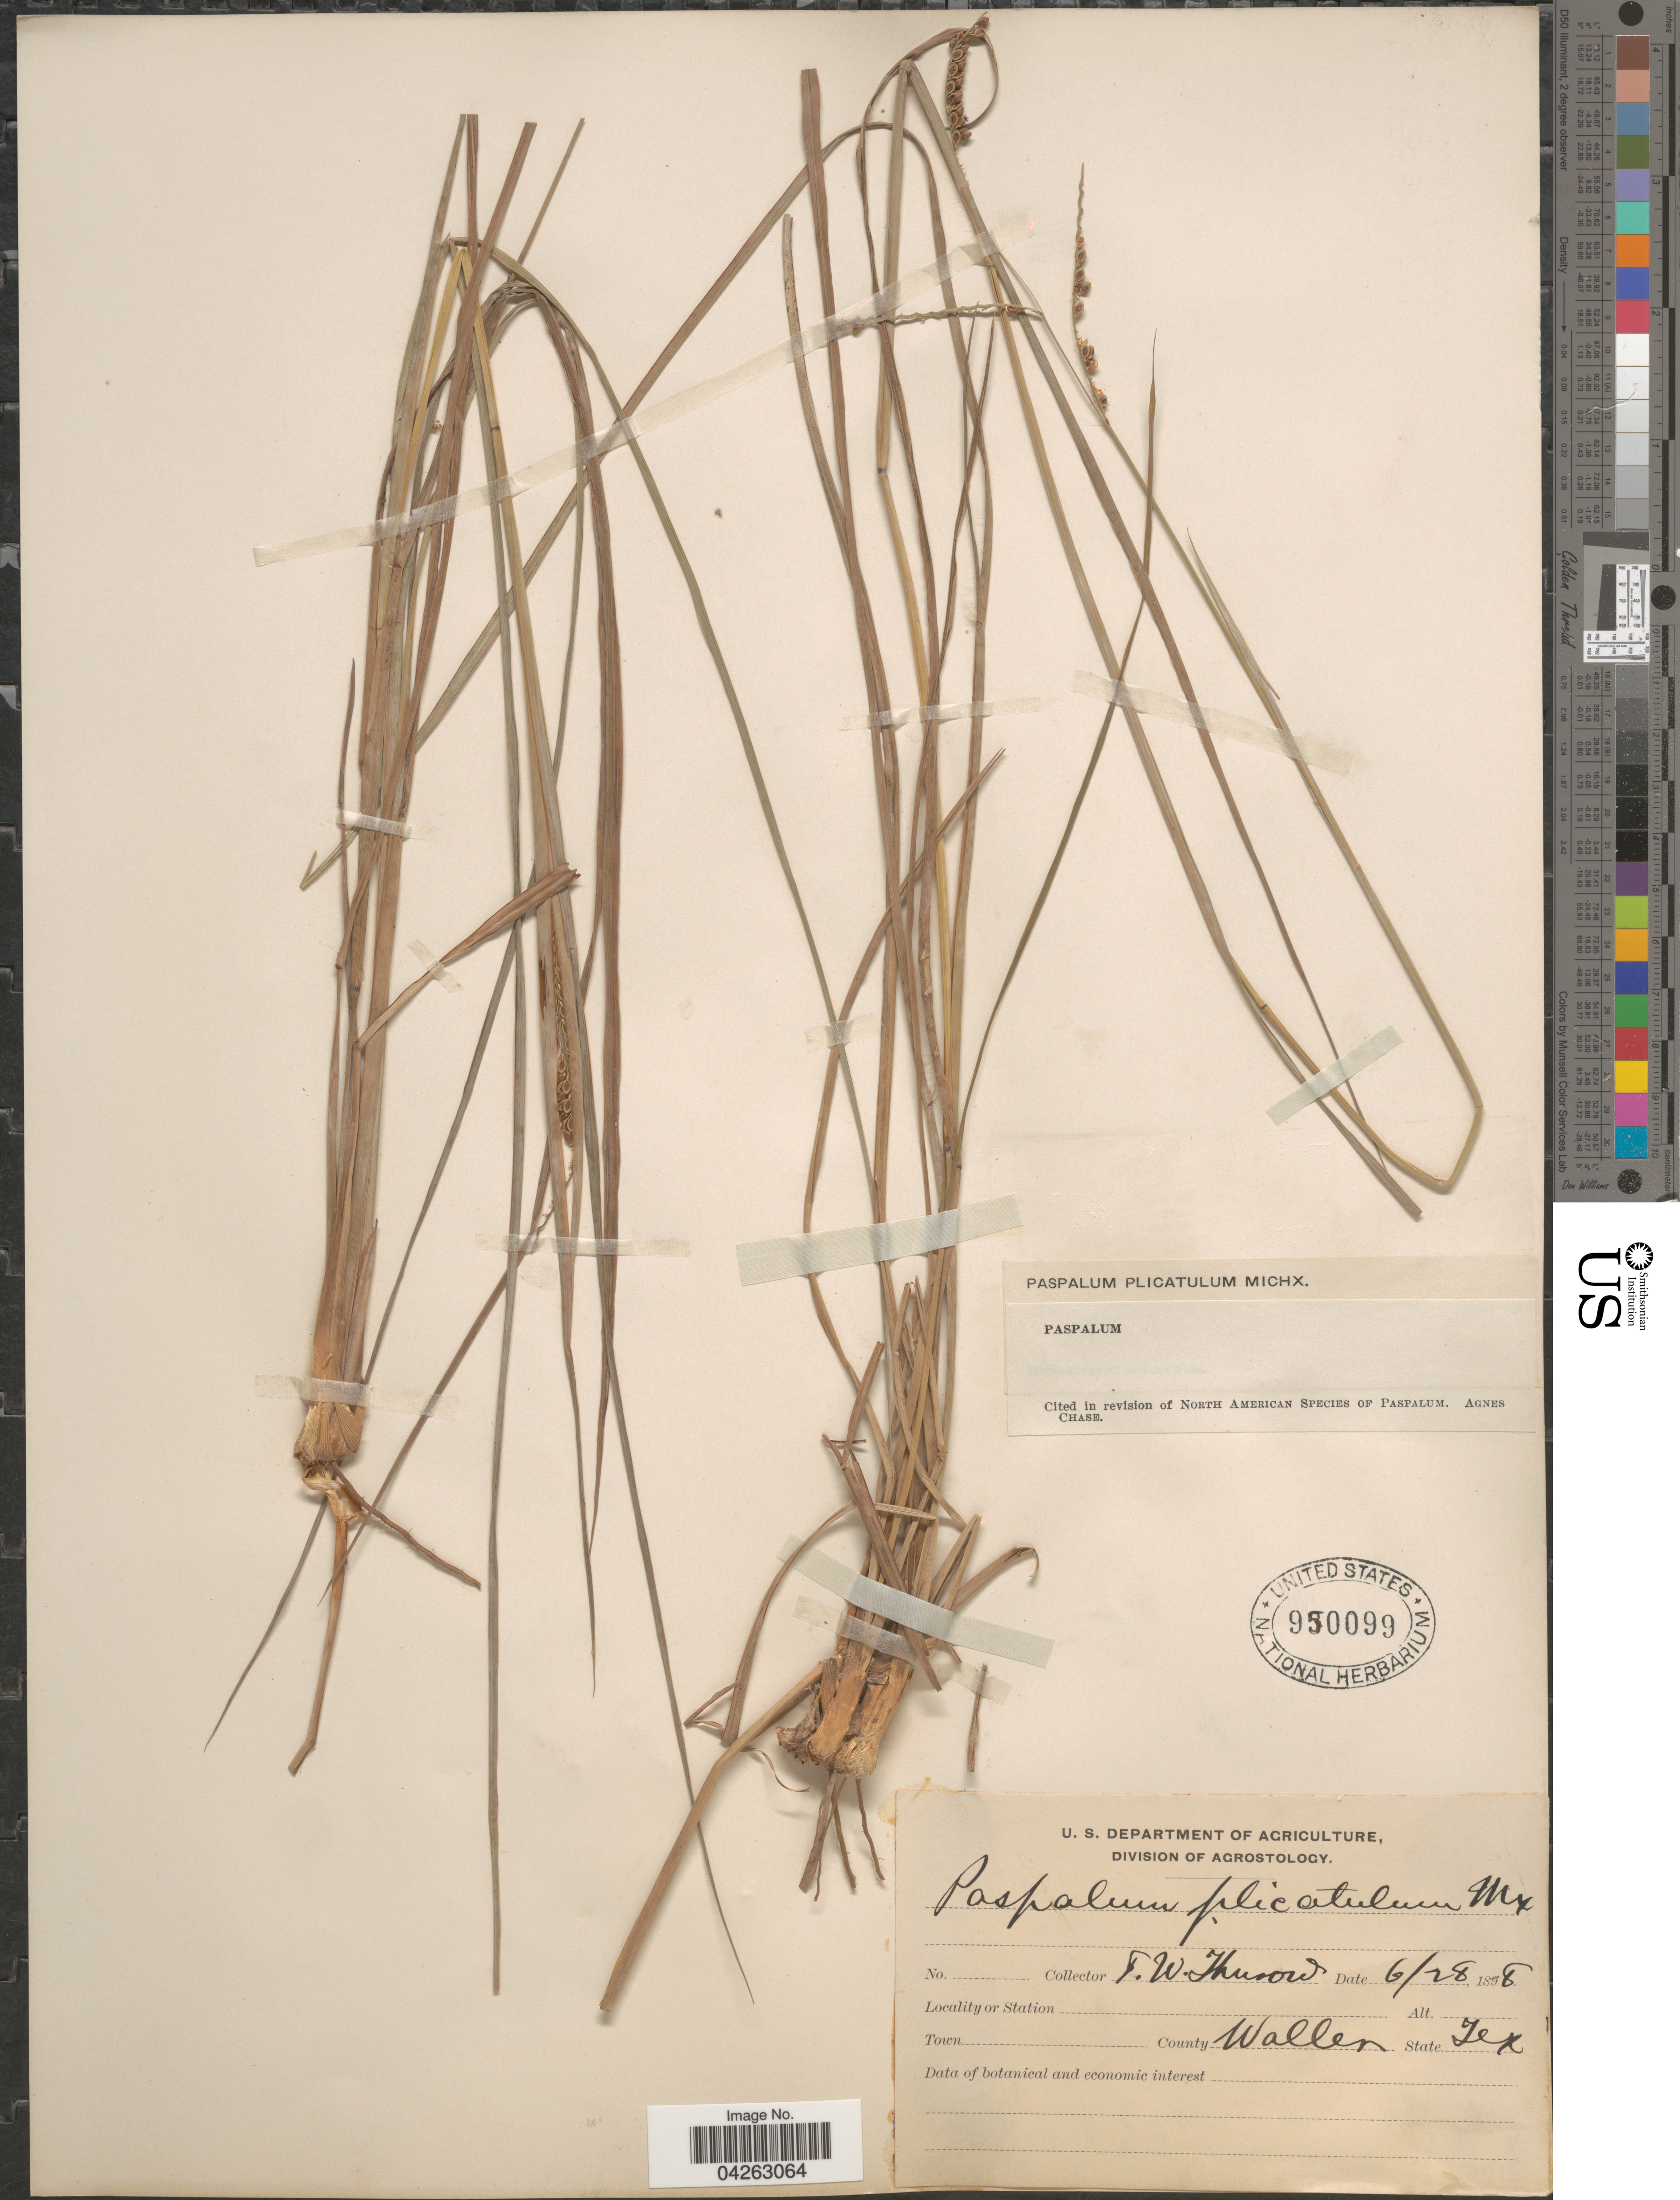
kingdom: Plantae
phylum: Tracheophyta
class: Liliopsida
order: Poales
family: Poaceae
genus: Paspalum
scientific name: Paspalum plicatulum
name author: Michx.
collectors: F. W. Thurow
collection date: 1898-06-28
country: United States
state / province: Texas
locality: County Waller.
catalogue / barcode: US 950099